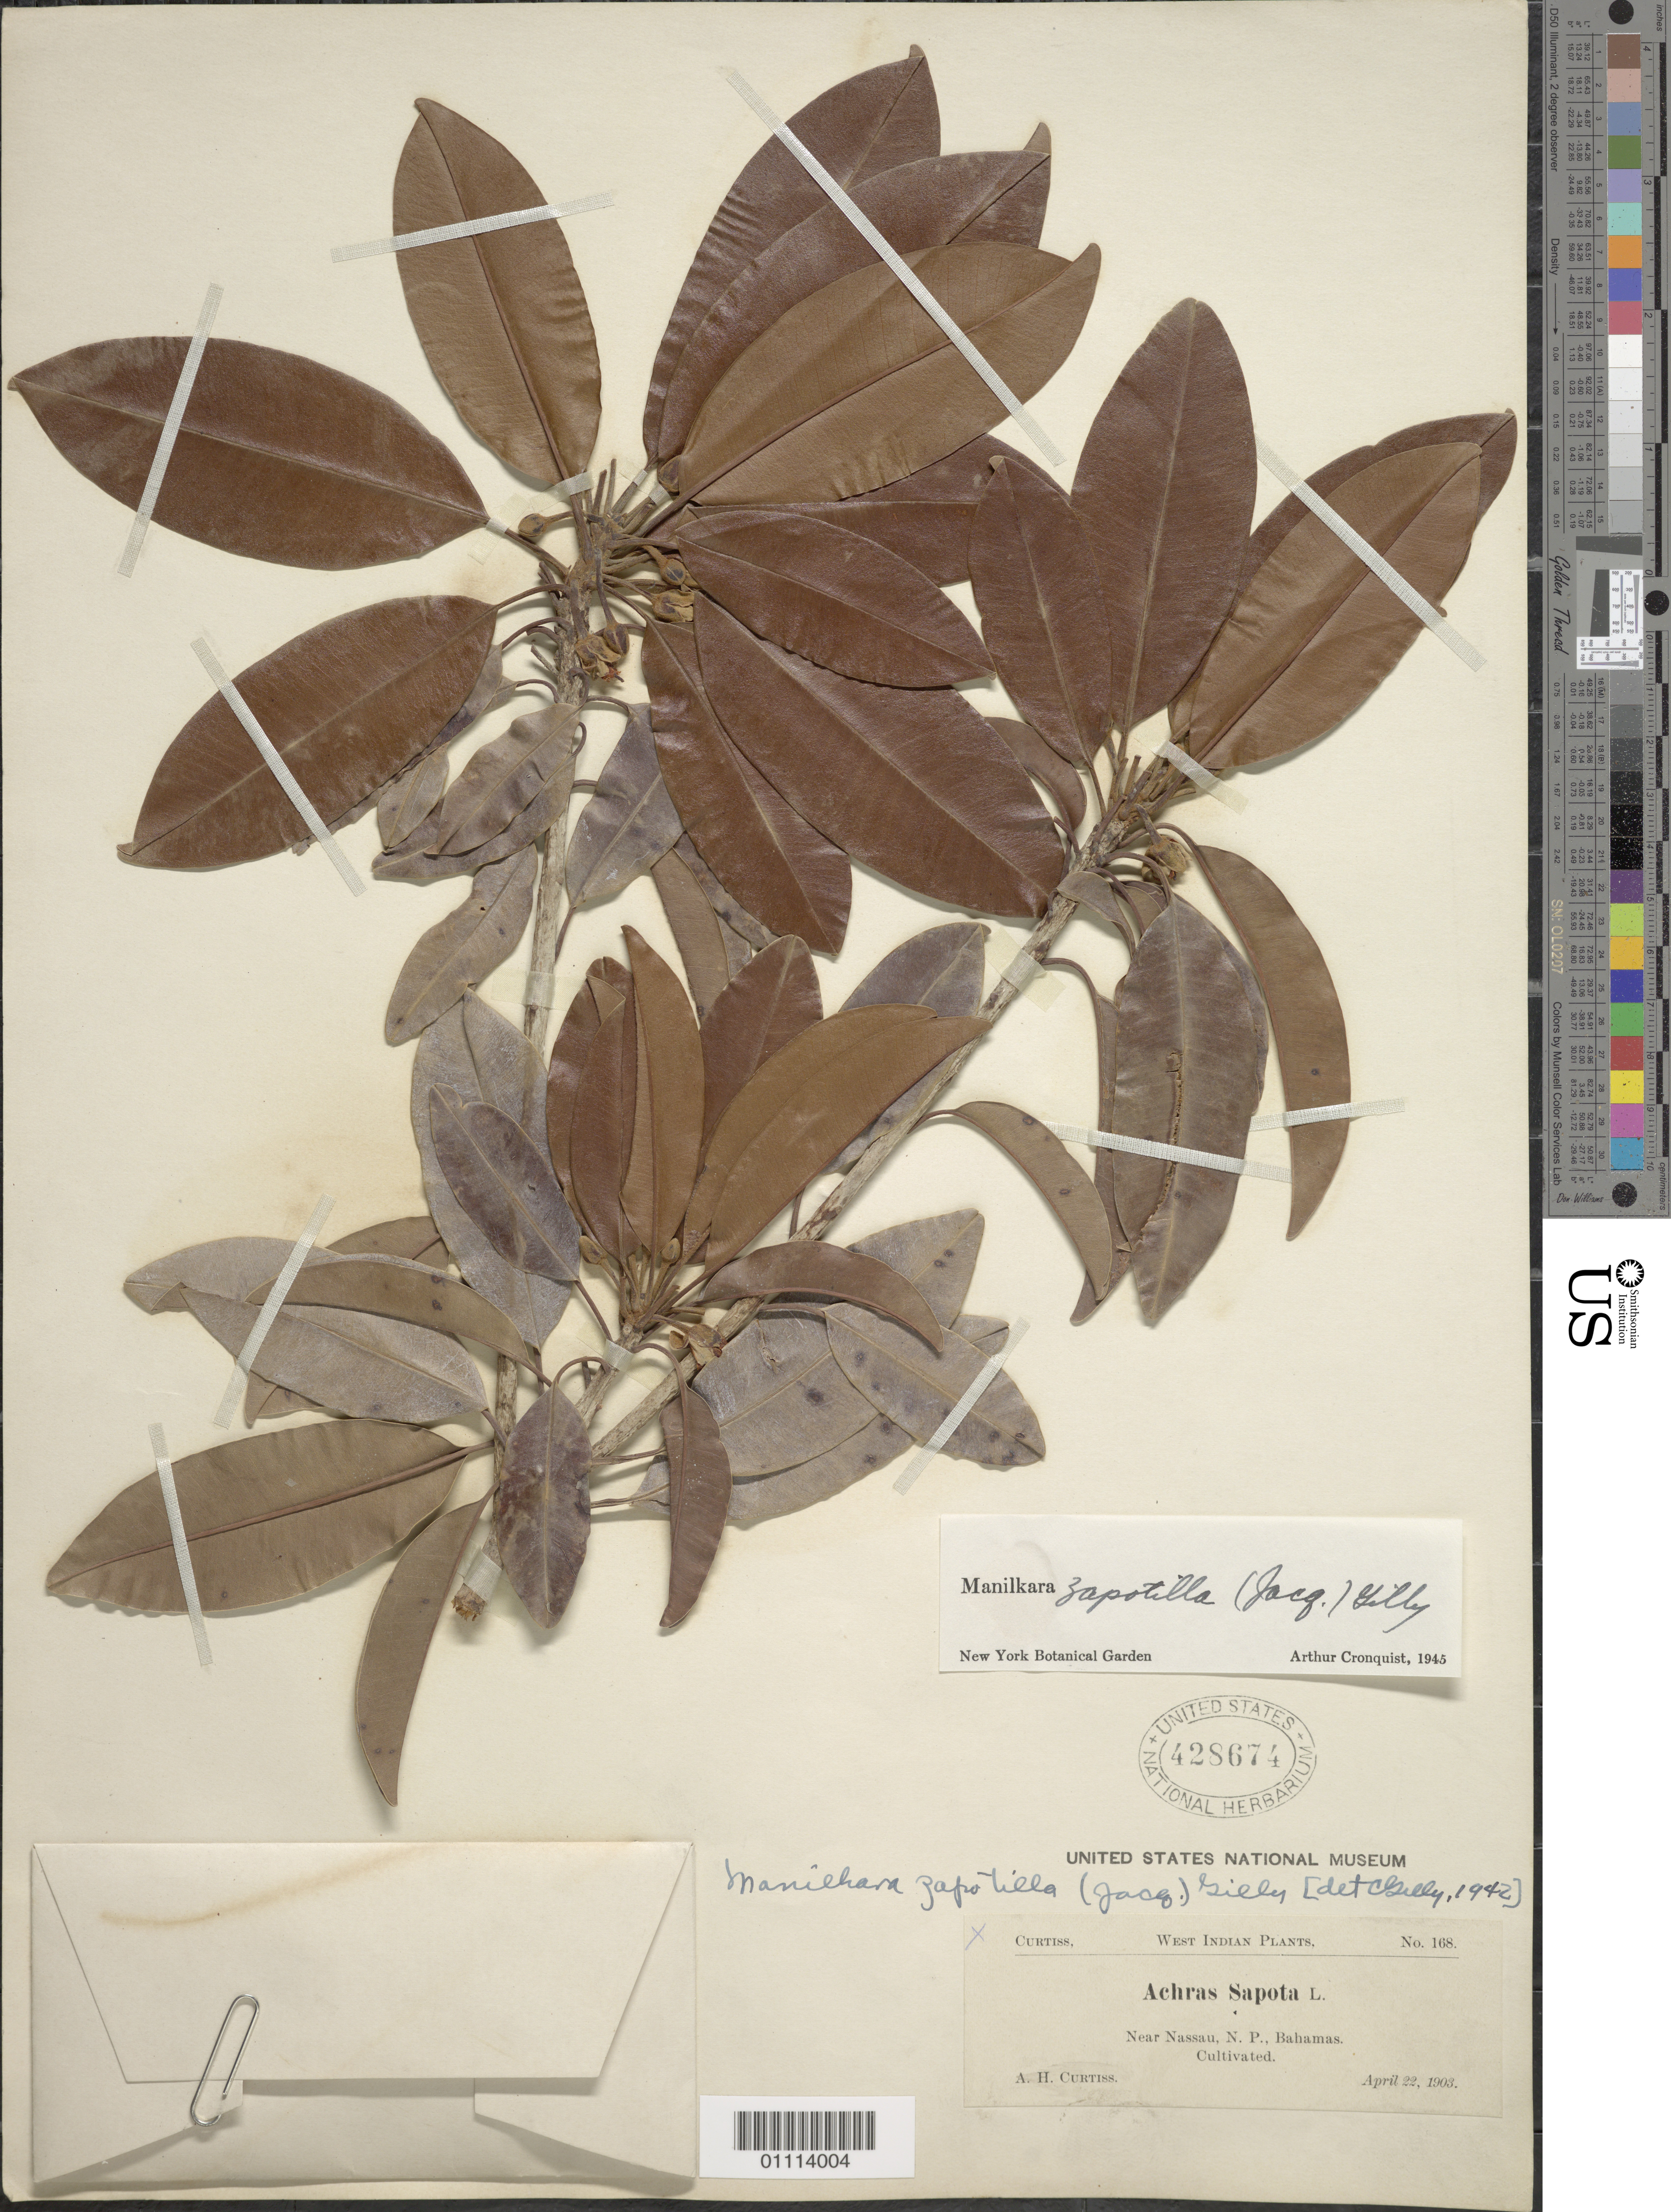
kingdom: Plantae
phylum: Tracheophyta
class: Magnoliopsida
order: Ericales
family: Sapotaceae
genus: Manilkara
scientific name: Manilkara zapotilla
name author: (Jacq.) Gilly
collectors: A. H. Curtiss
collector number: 168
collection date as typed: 22 Apr 1903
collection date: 1903-04-22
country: Bahamas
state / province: New Providence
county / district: Nassau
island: New Providence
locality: Near Nassau, N.P., Bahamas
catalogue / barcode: US 428674